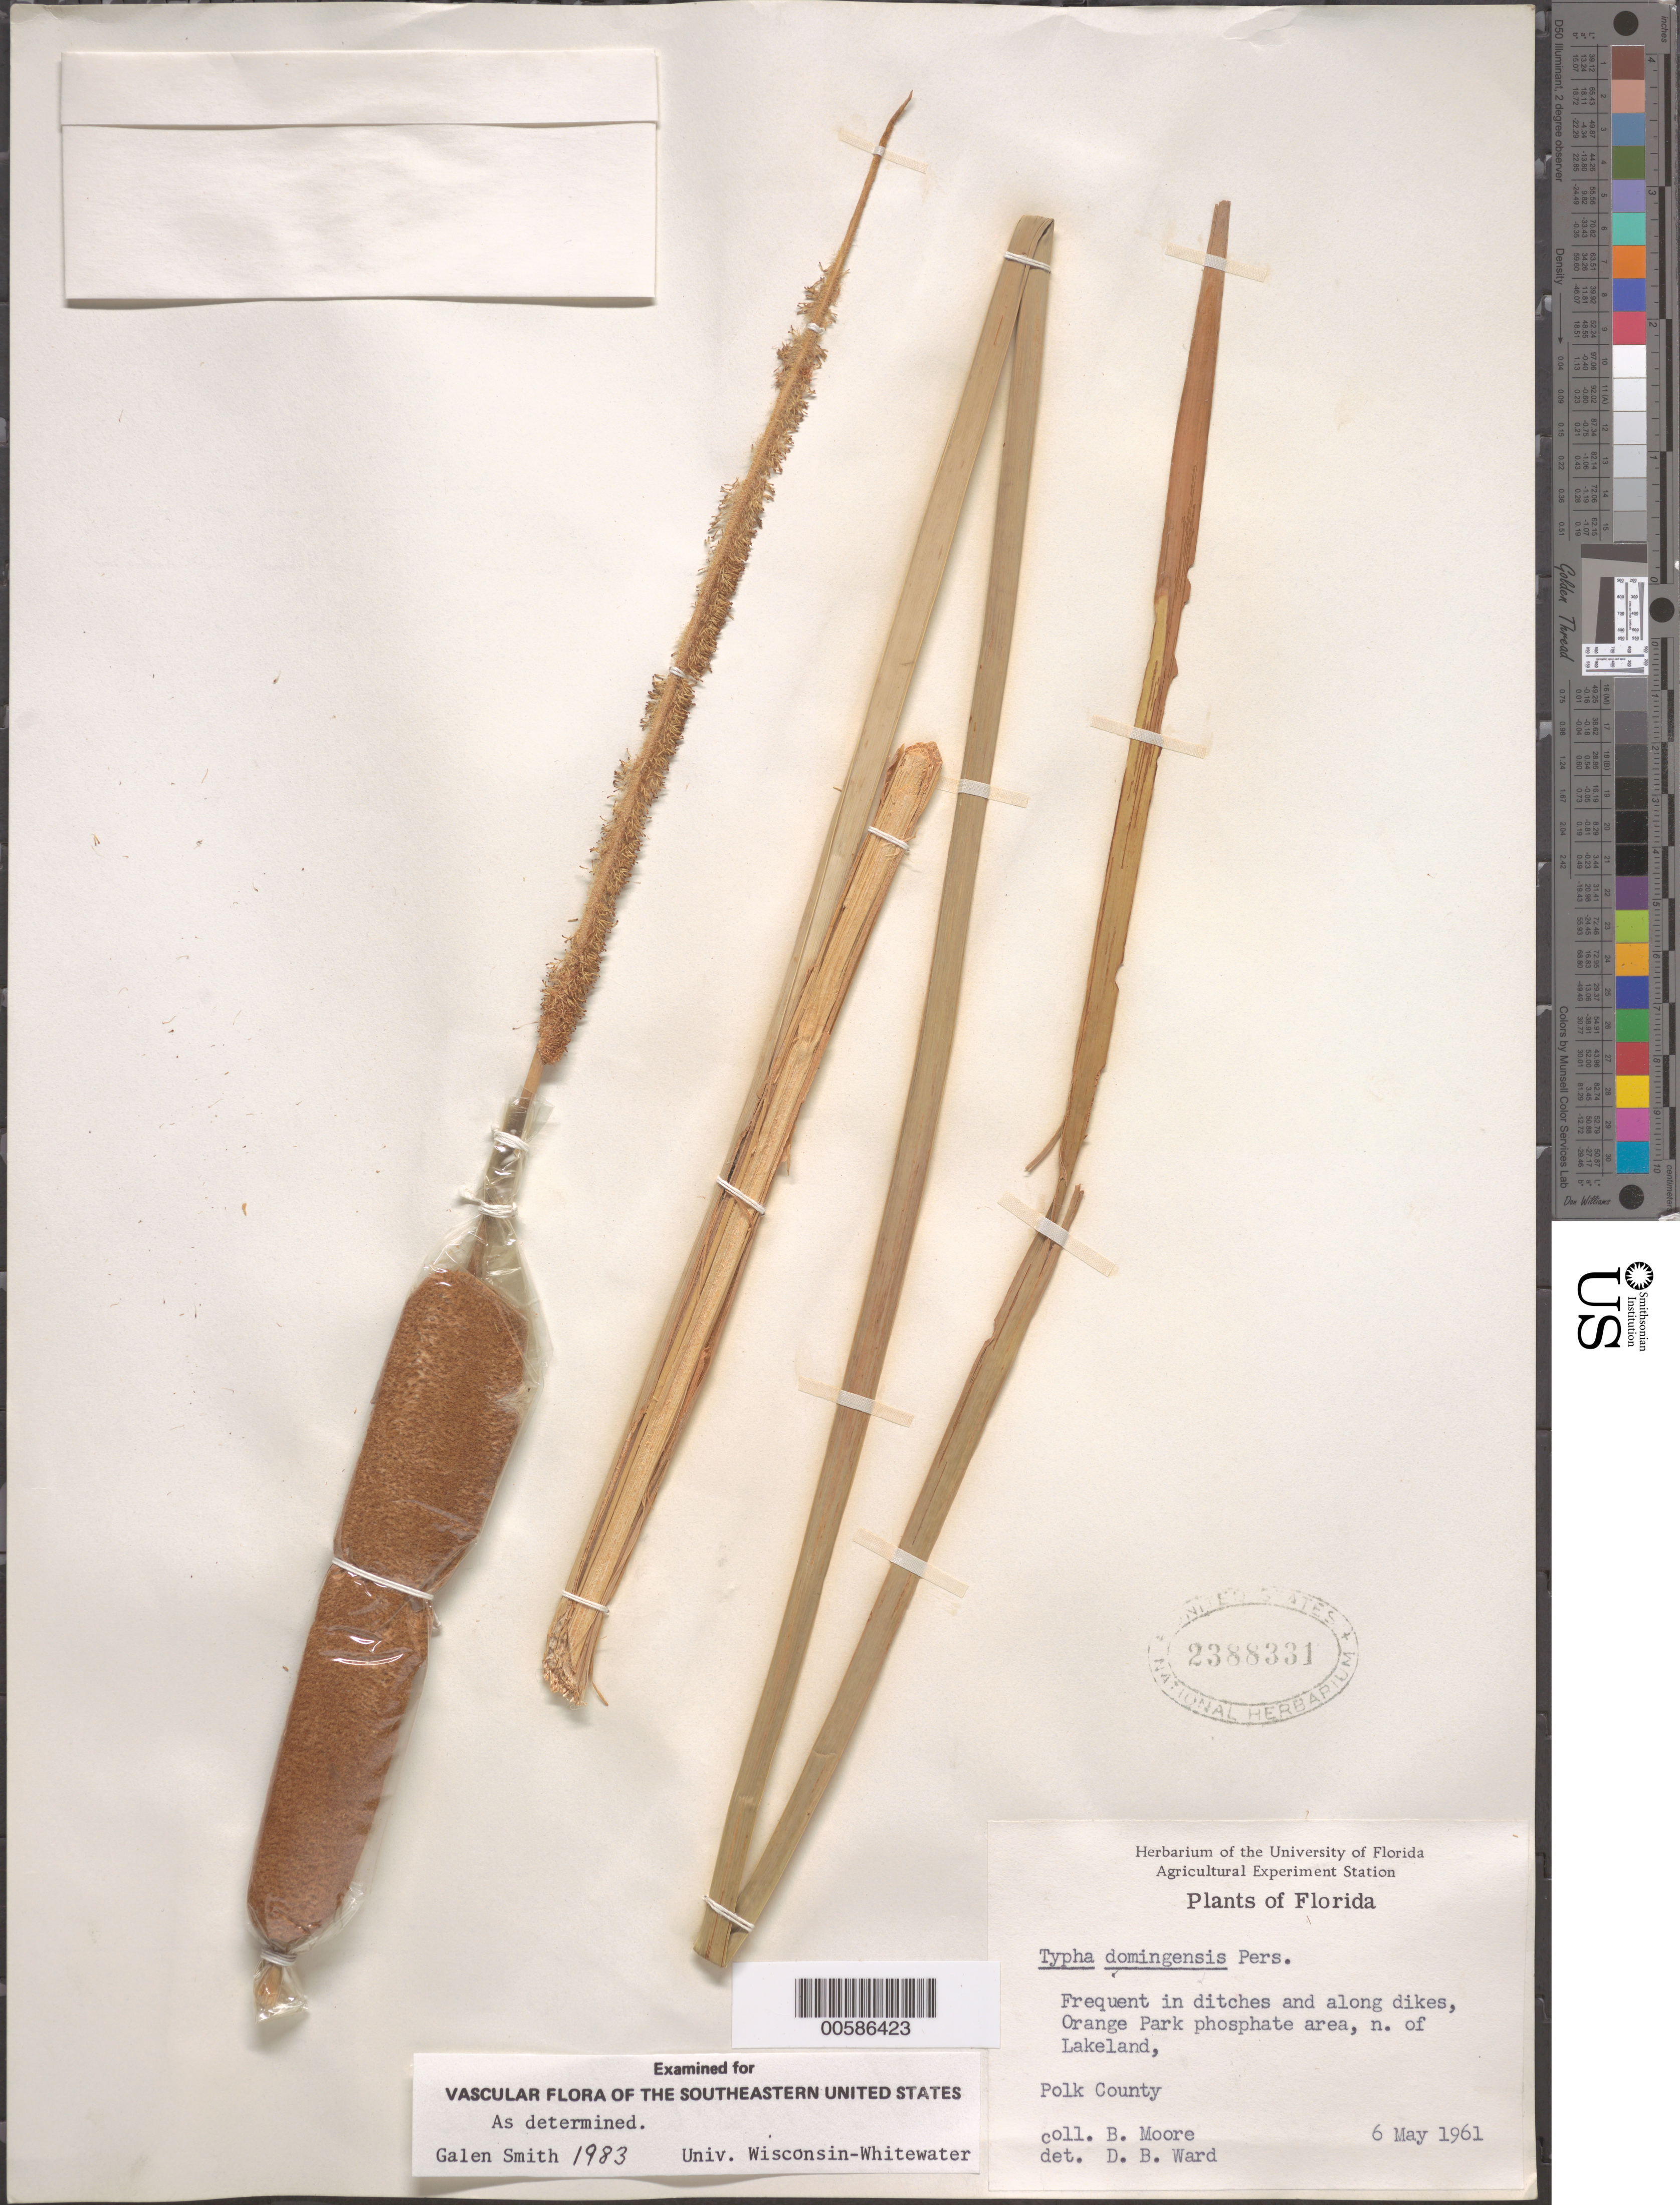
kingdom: Plantae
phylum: Tracheophyta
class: Liliopsida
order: Poales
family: Typhaceae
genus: Typha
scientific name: Typha domingensis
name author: Pers.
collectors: B. Moore & D. B. Ward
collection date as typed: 06 May 1961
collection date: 1961-05-06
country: United States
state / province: Florida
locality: Orange Park, N of Lakeland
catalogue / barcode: US 2388331